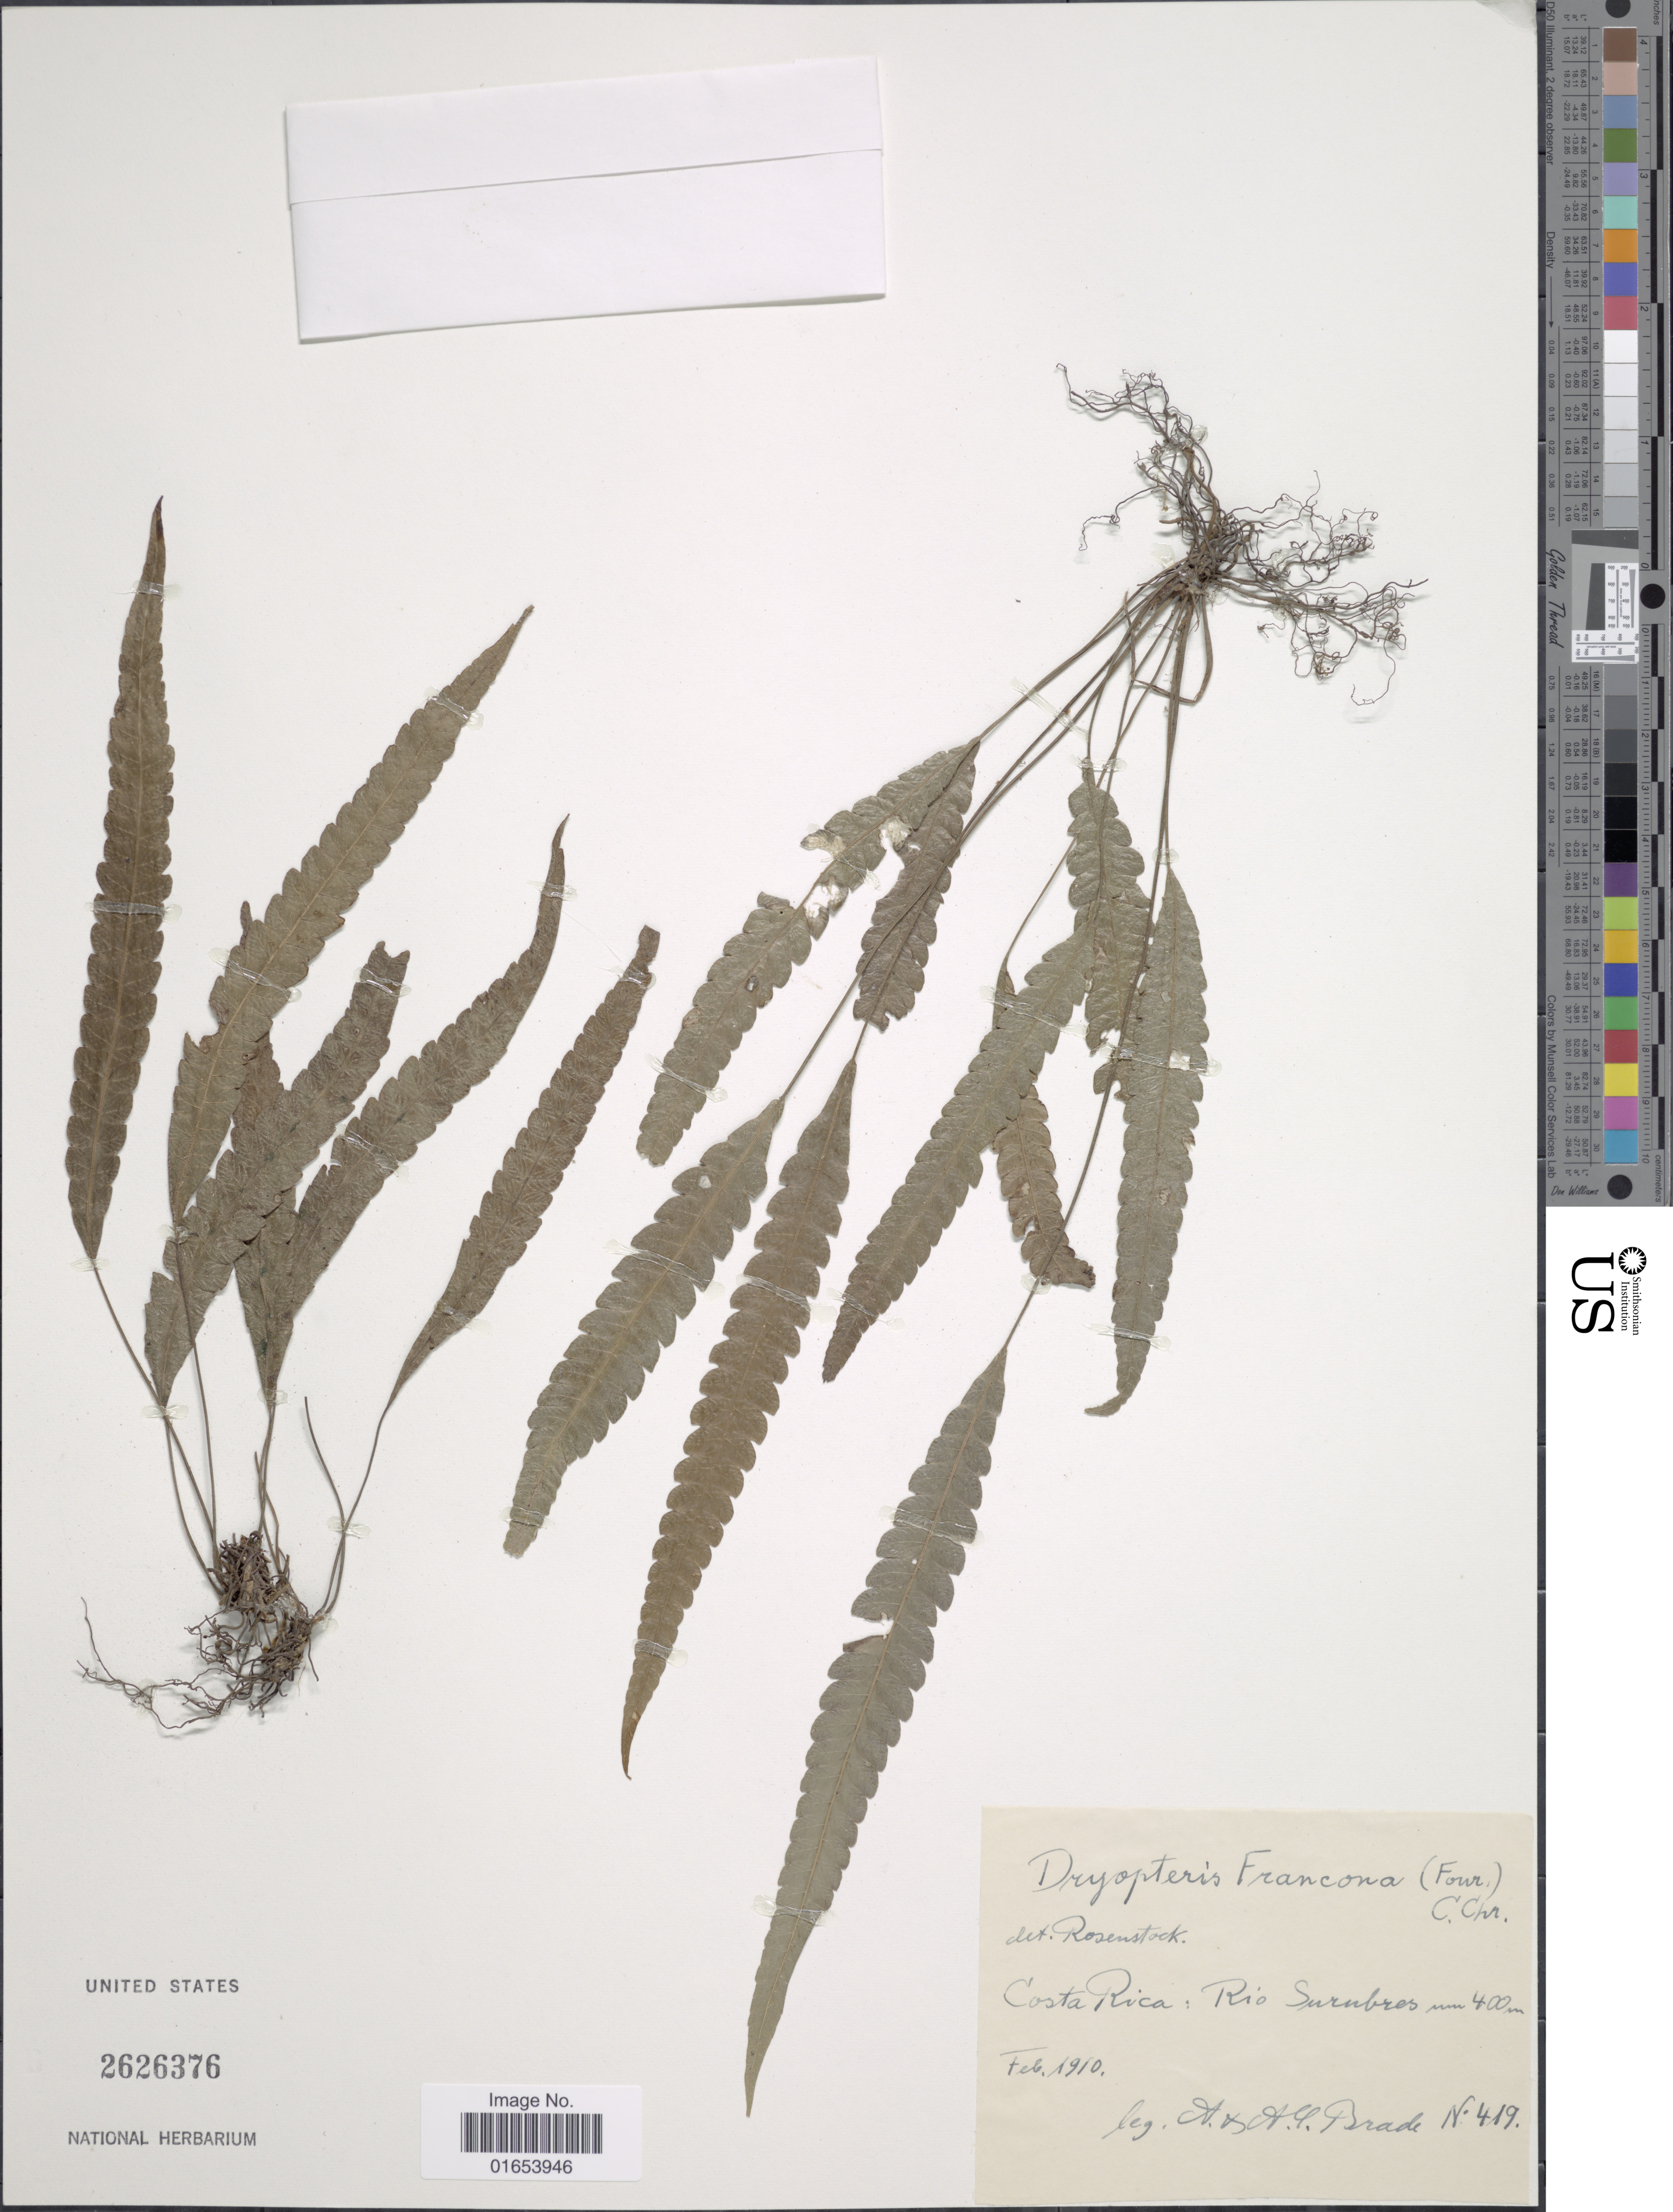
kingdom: Plantae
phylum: Tracheophyta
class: Polypodiopsida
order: Polypodiales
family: Thelypteridaceae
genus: Goniopteris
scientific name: Goniopteris francoana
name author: (E. Fourn.) Á. Löve & D. Löve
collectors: A. Brade & A. C. Brade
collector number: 419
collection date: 1910-02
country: Costa Rica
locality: Costa Rica: Rio Surubres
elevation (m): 400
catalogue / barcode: US 2626376